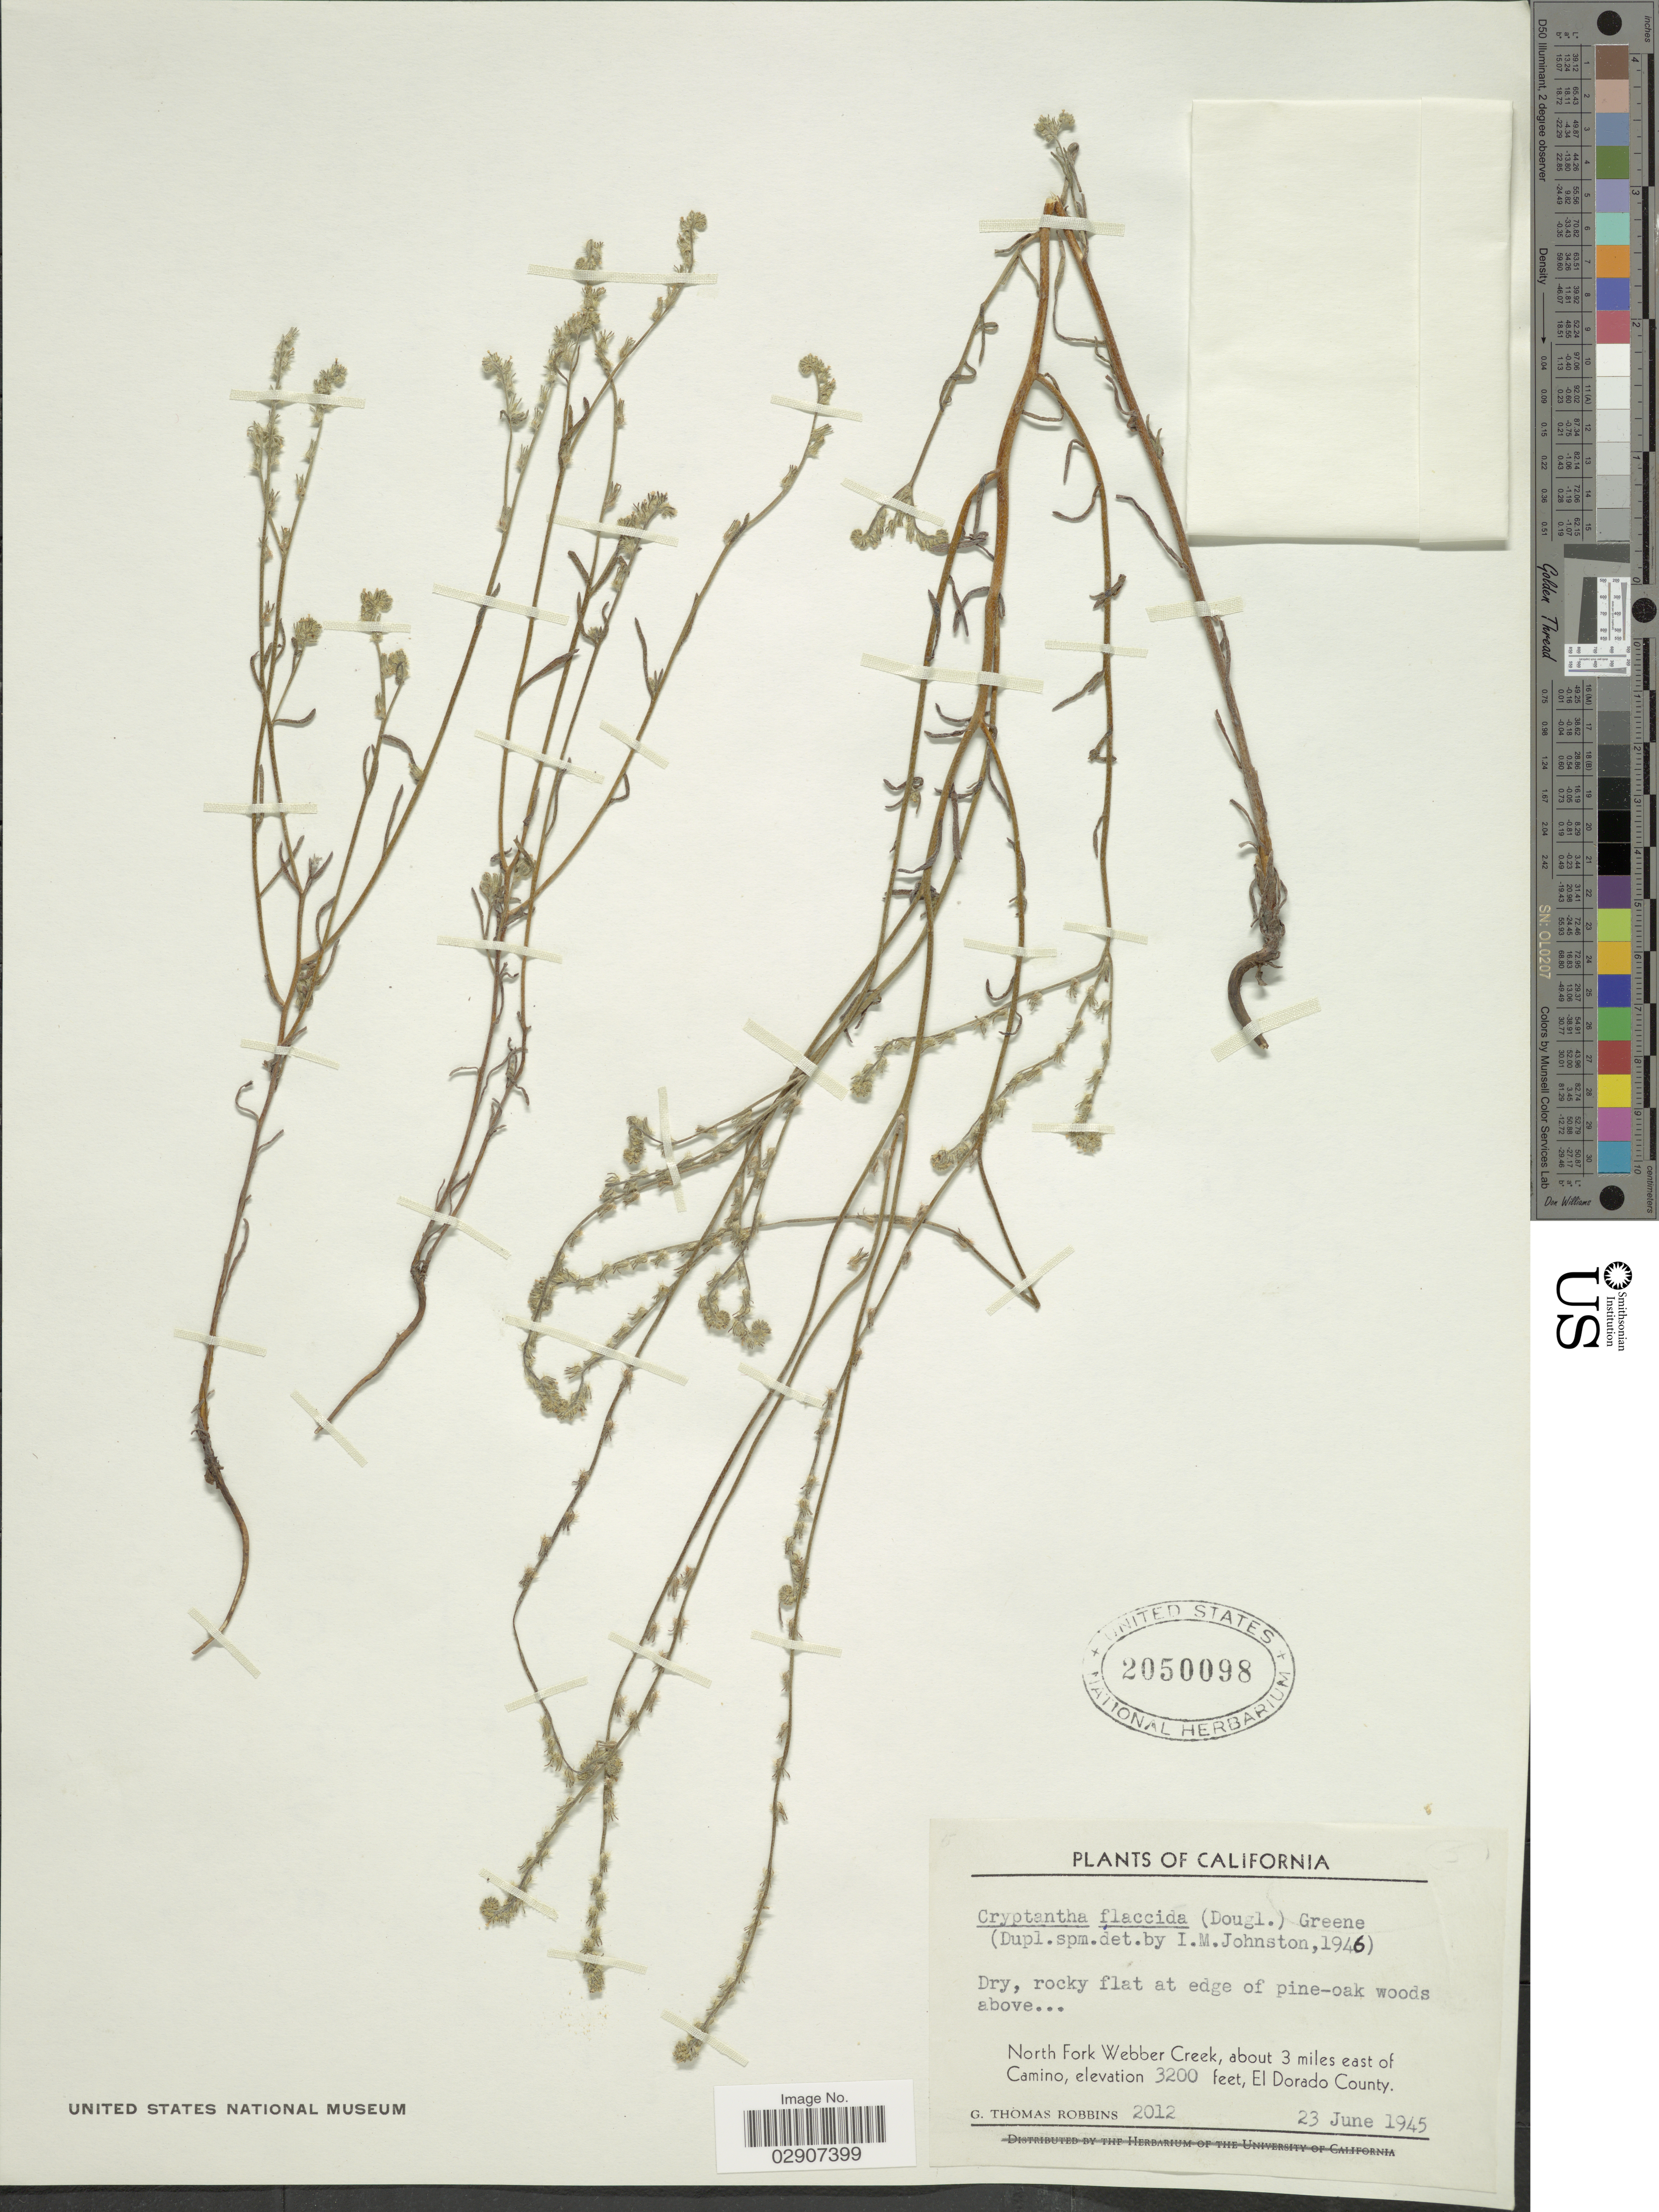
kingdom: Plantae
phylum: Tracheophyta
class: Magnoliopsida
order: Boraginales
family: Boraginaceae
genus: Cryptantha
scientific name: Cryptantha flaccida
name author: (Douglas ex Lehm.) Greene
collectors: G. T. Robbins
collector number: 2012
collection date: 1945-06-23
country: United States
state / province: California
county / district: El Dorado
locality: North Fork Webber Creek, about 3 miles east of Camino, El Dorado County.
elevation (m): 975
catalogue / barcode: US 2050098